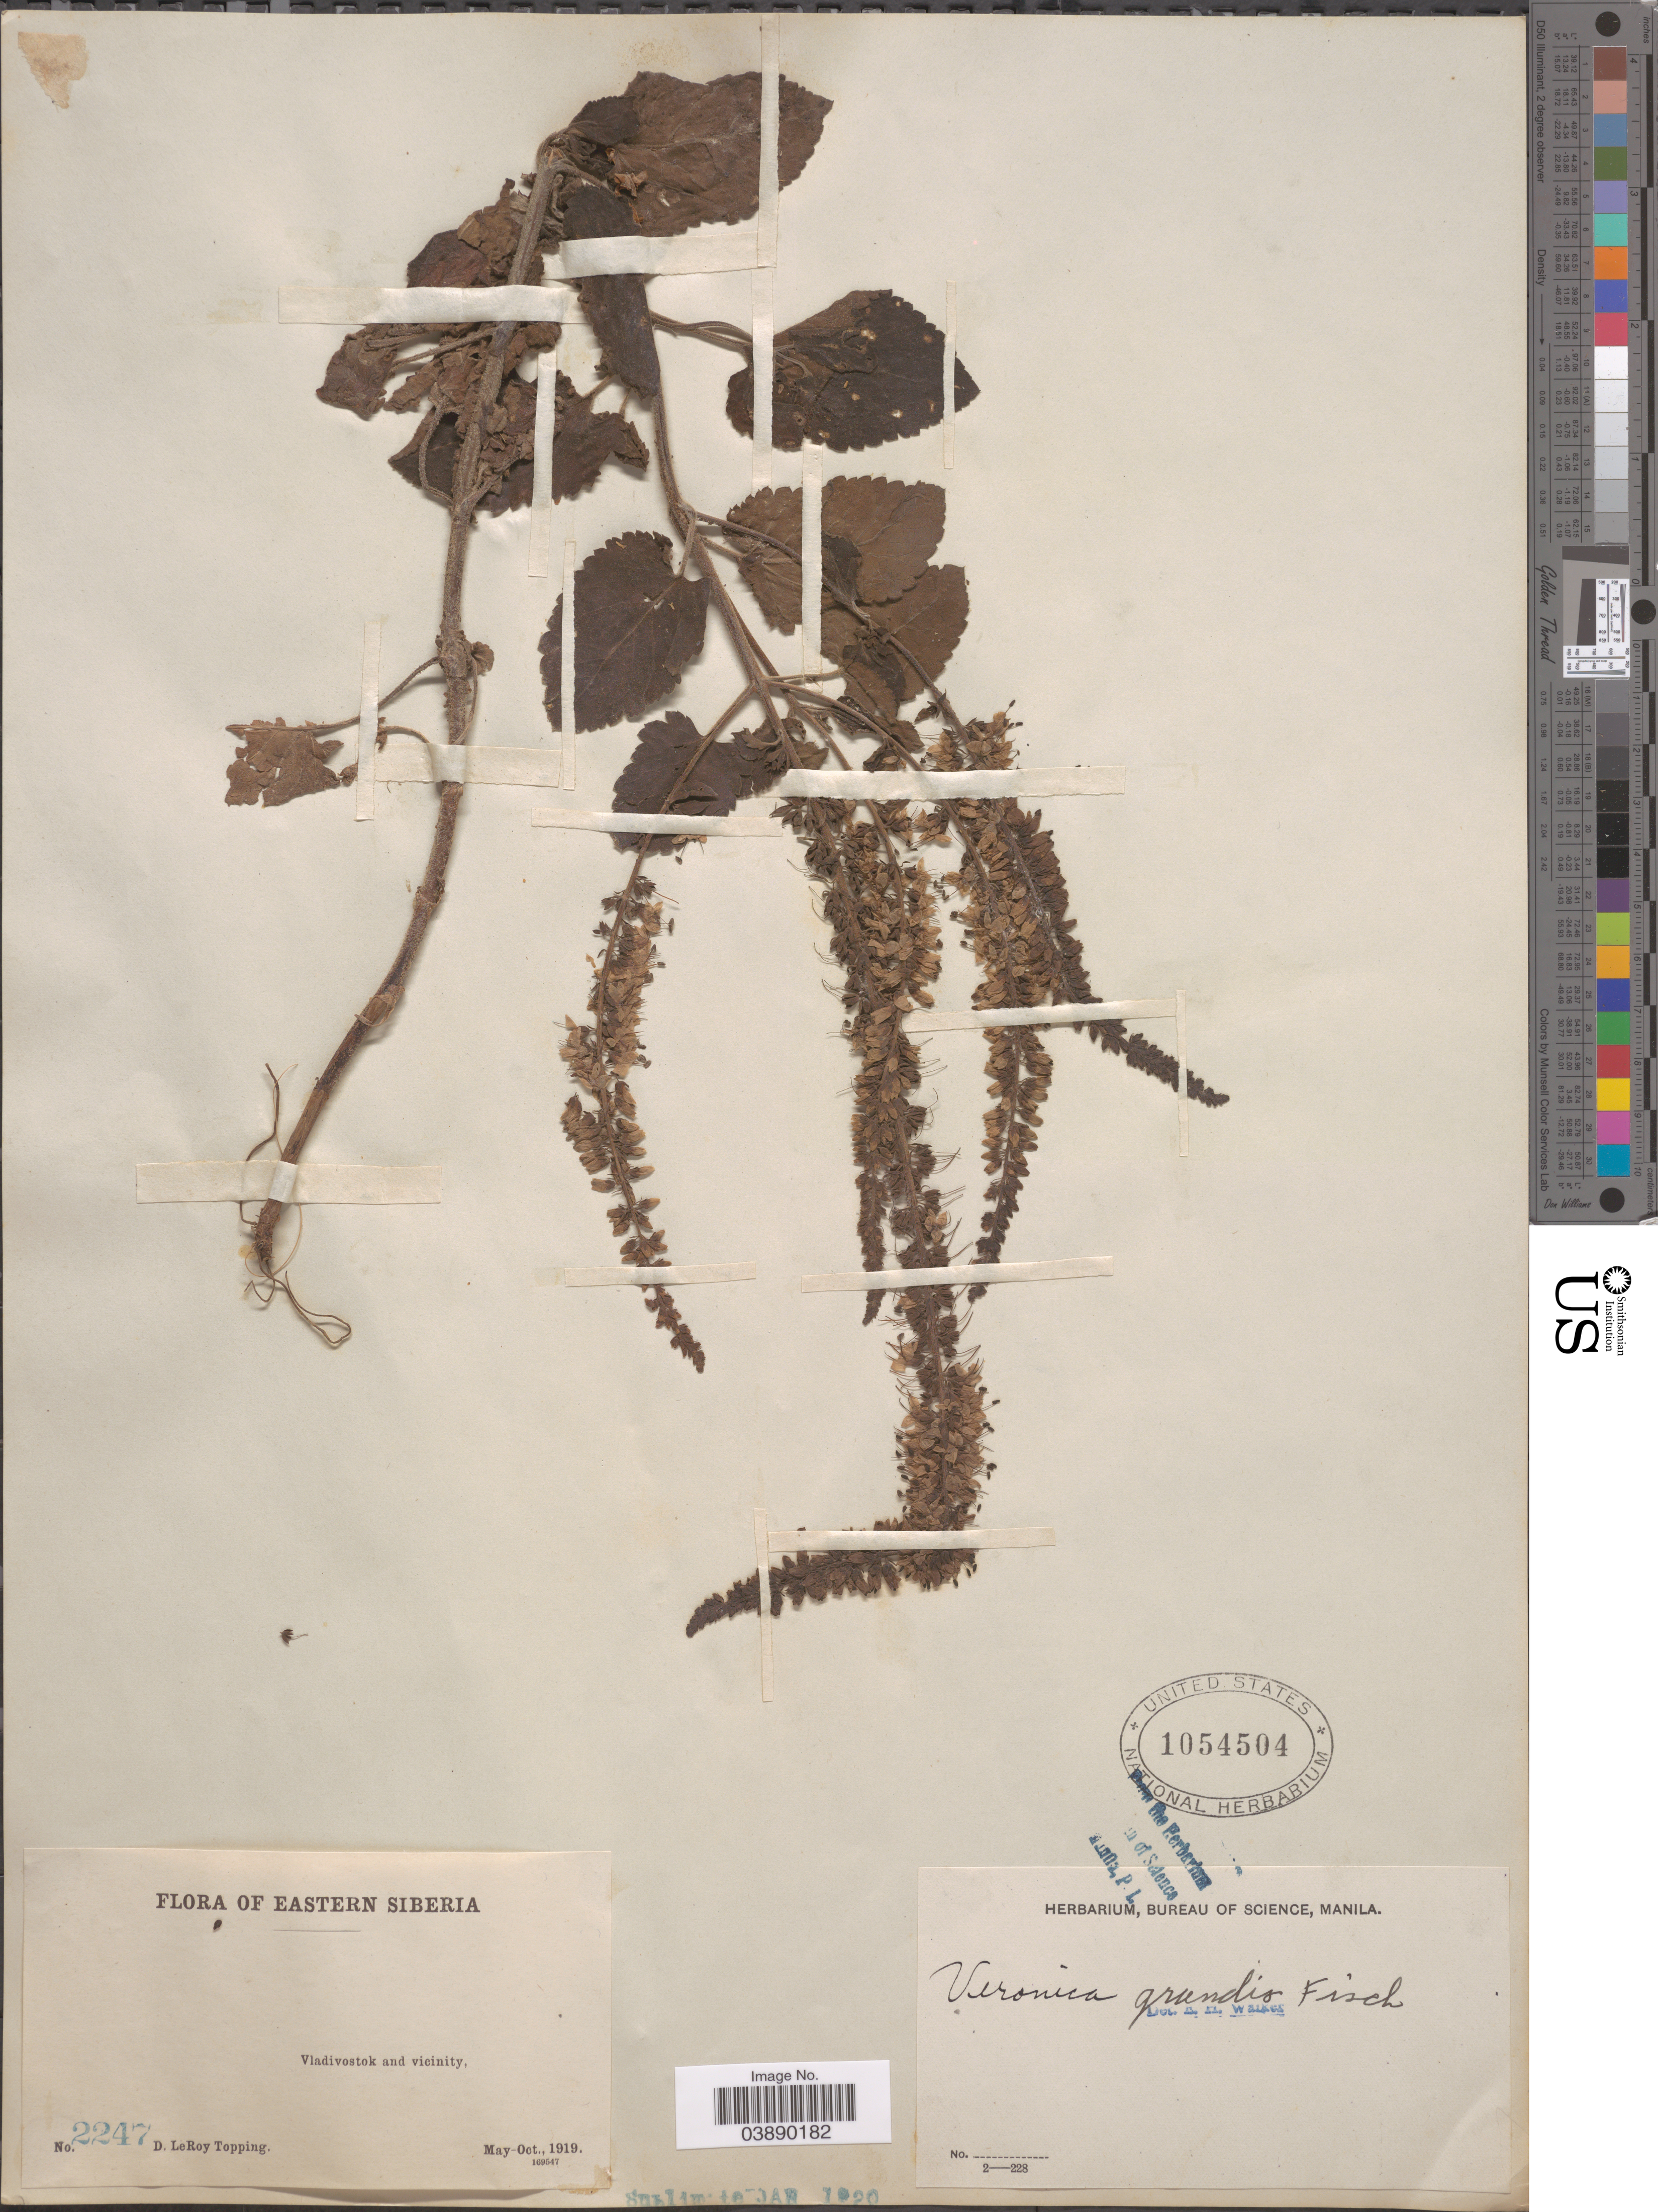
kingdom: Plantae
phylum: Tracheophyta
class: Magnoliopsida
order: Lamiales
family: Plantaginaceae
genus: Veronica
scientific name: Veronica daurica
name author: Stev.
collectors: D. L. Topping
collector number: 2247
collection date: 1919-05/1919-10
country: Russian Federation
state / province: Primorsky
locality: Eastern Siberia. Vladivostok and vicinity.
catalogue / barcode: US 1054504